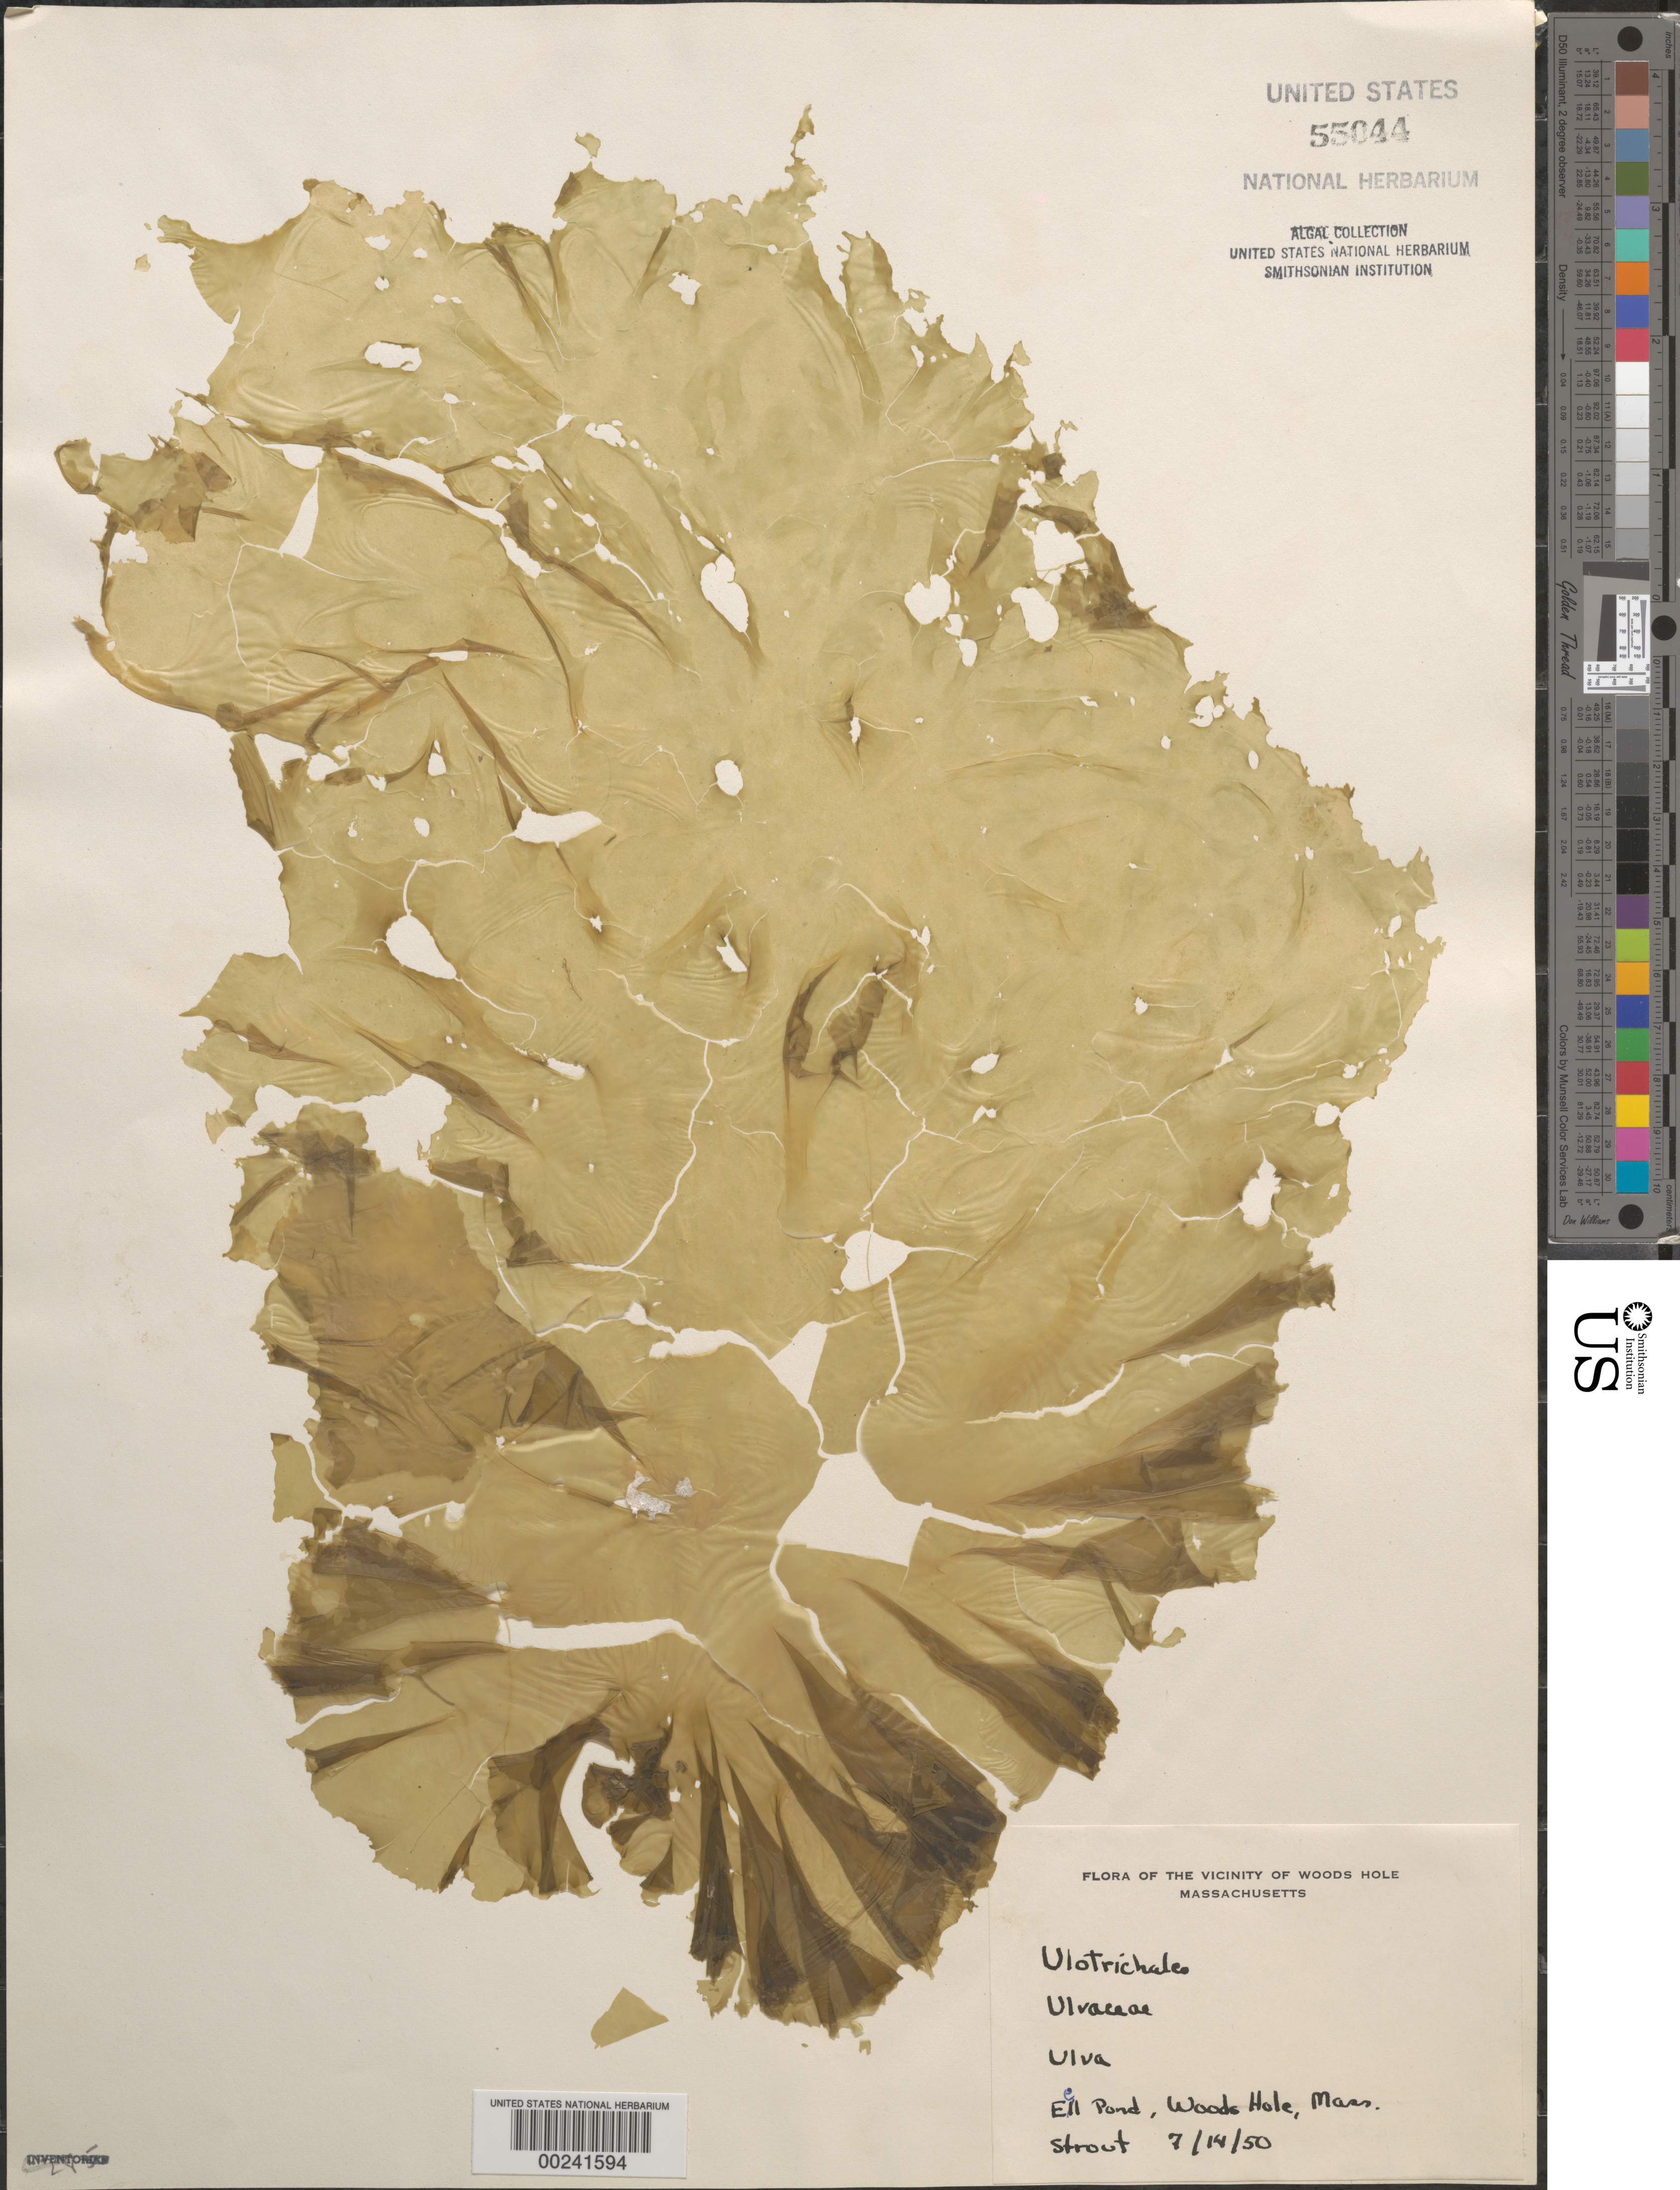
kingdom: Plantae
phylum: Chlorophyta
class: Ulvophyceae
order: Ulvales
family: Ulvaceae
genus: Ulva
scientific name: Ulva sp.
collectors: P. Strout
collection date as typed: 14 Jul 1950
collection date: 1950-07-14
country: United States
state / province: Massachusetts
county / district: Barnstable County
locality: Woods Hole, Eel Pond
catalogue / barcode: US 55044